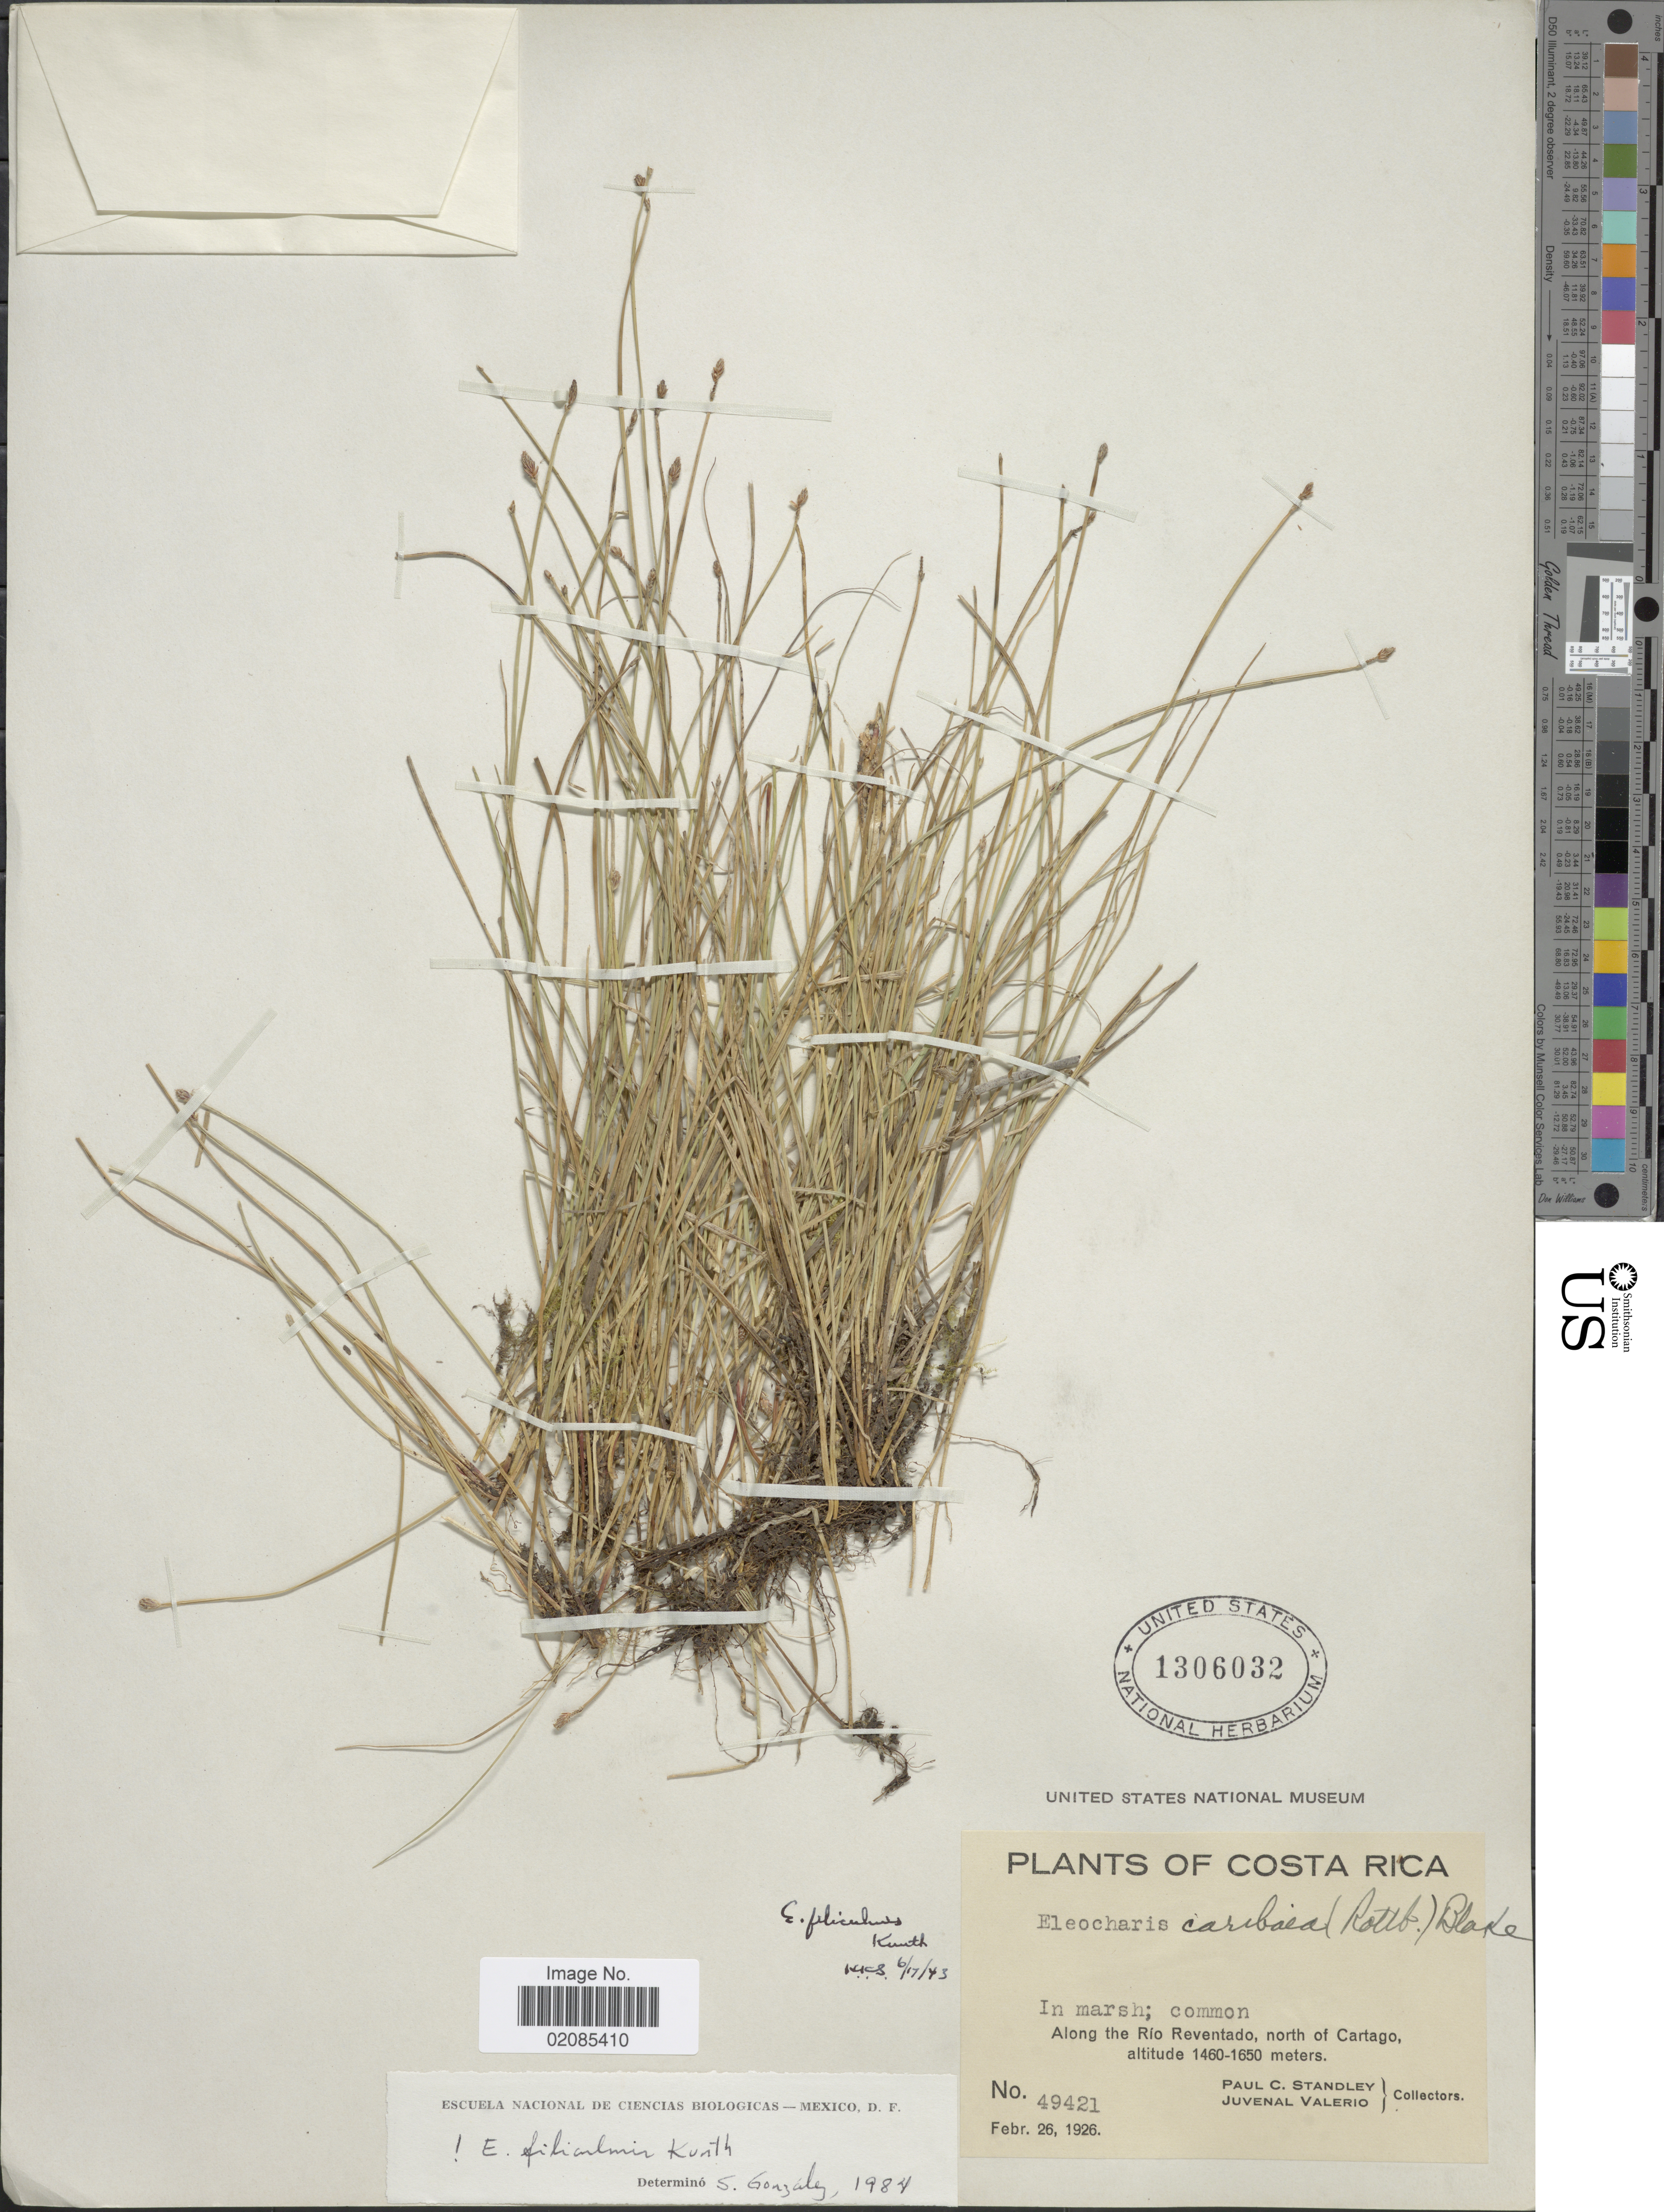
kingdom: Plantae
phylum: Tracheophyta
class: Liliopsida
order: Poales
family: Cyperaceae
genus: Eleocharis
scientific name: Eleocharis filiculmis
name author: Kunth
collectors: P. C. Standley & J. Valerio R.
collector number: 49421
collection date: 1926-02-26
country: Costa Rica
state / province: Cartago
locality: Along the Rio Reventado, north of Cartago.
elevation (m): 1460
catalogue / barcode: US 1306032